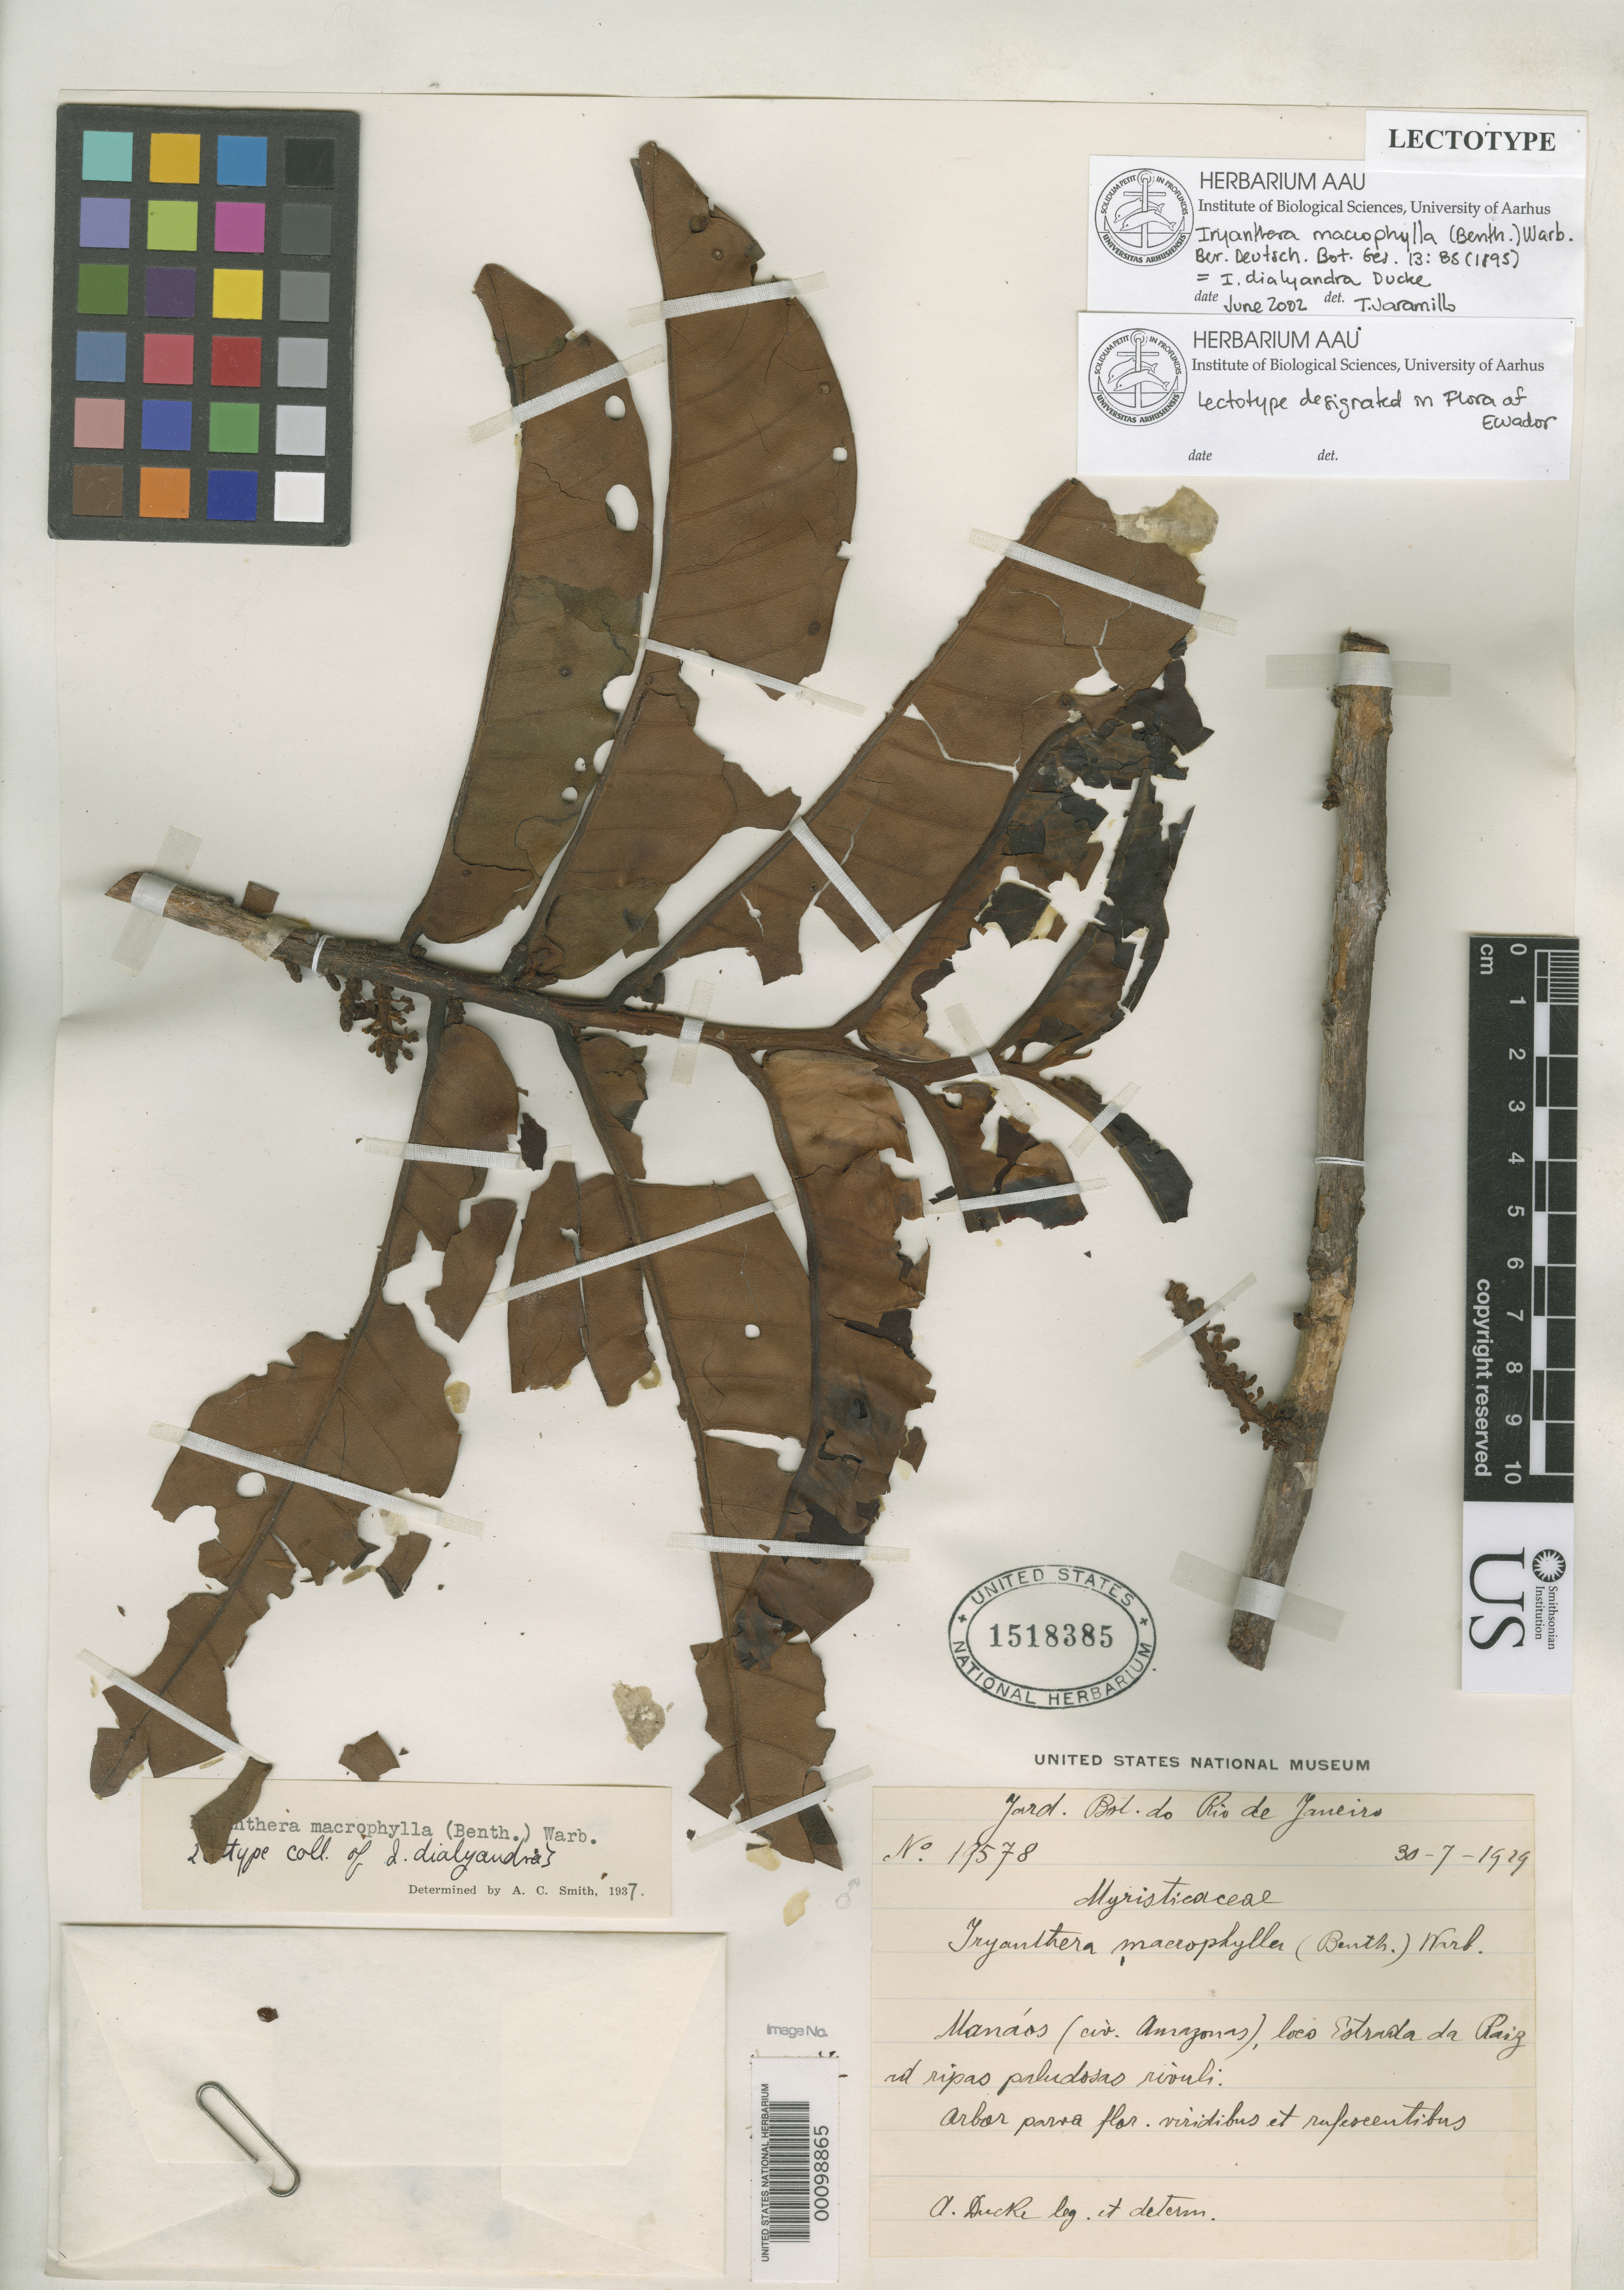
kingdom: Plantae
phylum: Tracheophyta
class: Magnoliopsida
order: Magnoliales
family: Myristicaceae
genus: Iryanthera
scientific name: Iryanthera dialyandra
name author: Ducke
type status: Isosyntype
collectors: A. Ducke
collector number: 24446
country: Brazil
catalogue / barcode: US 1518385